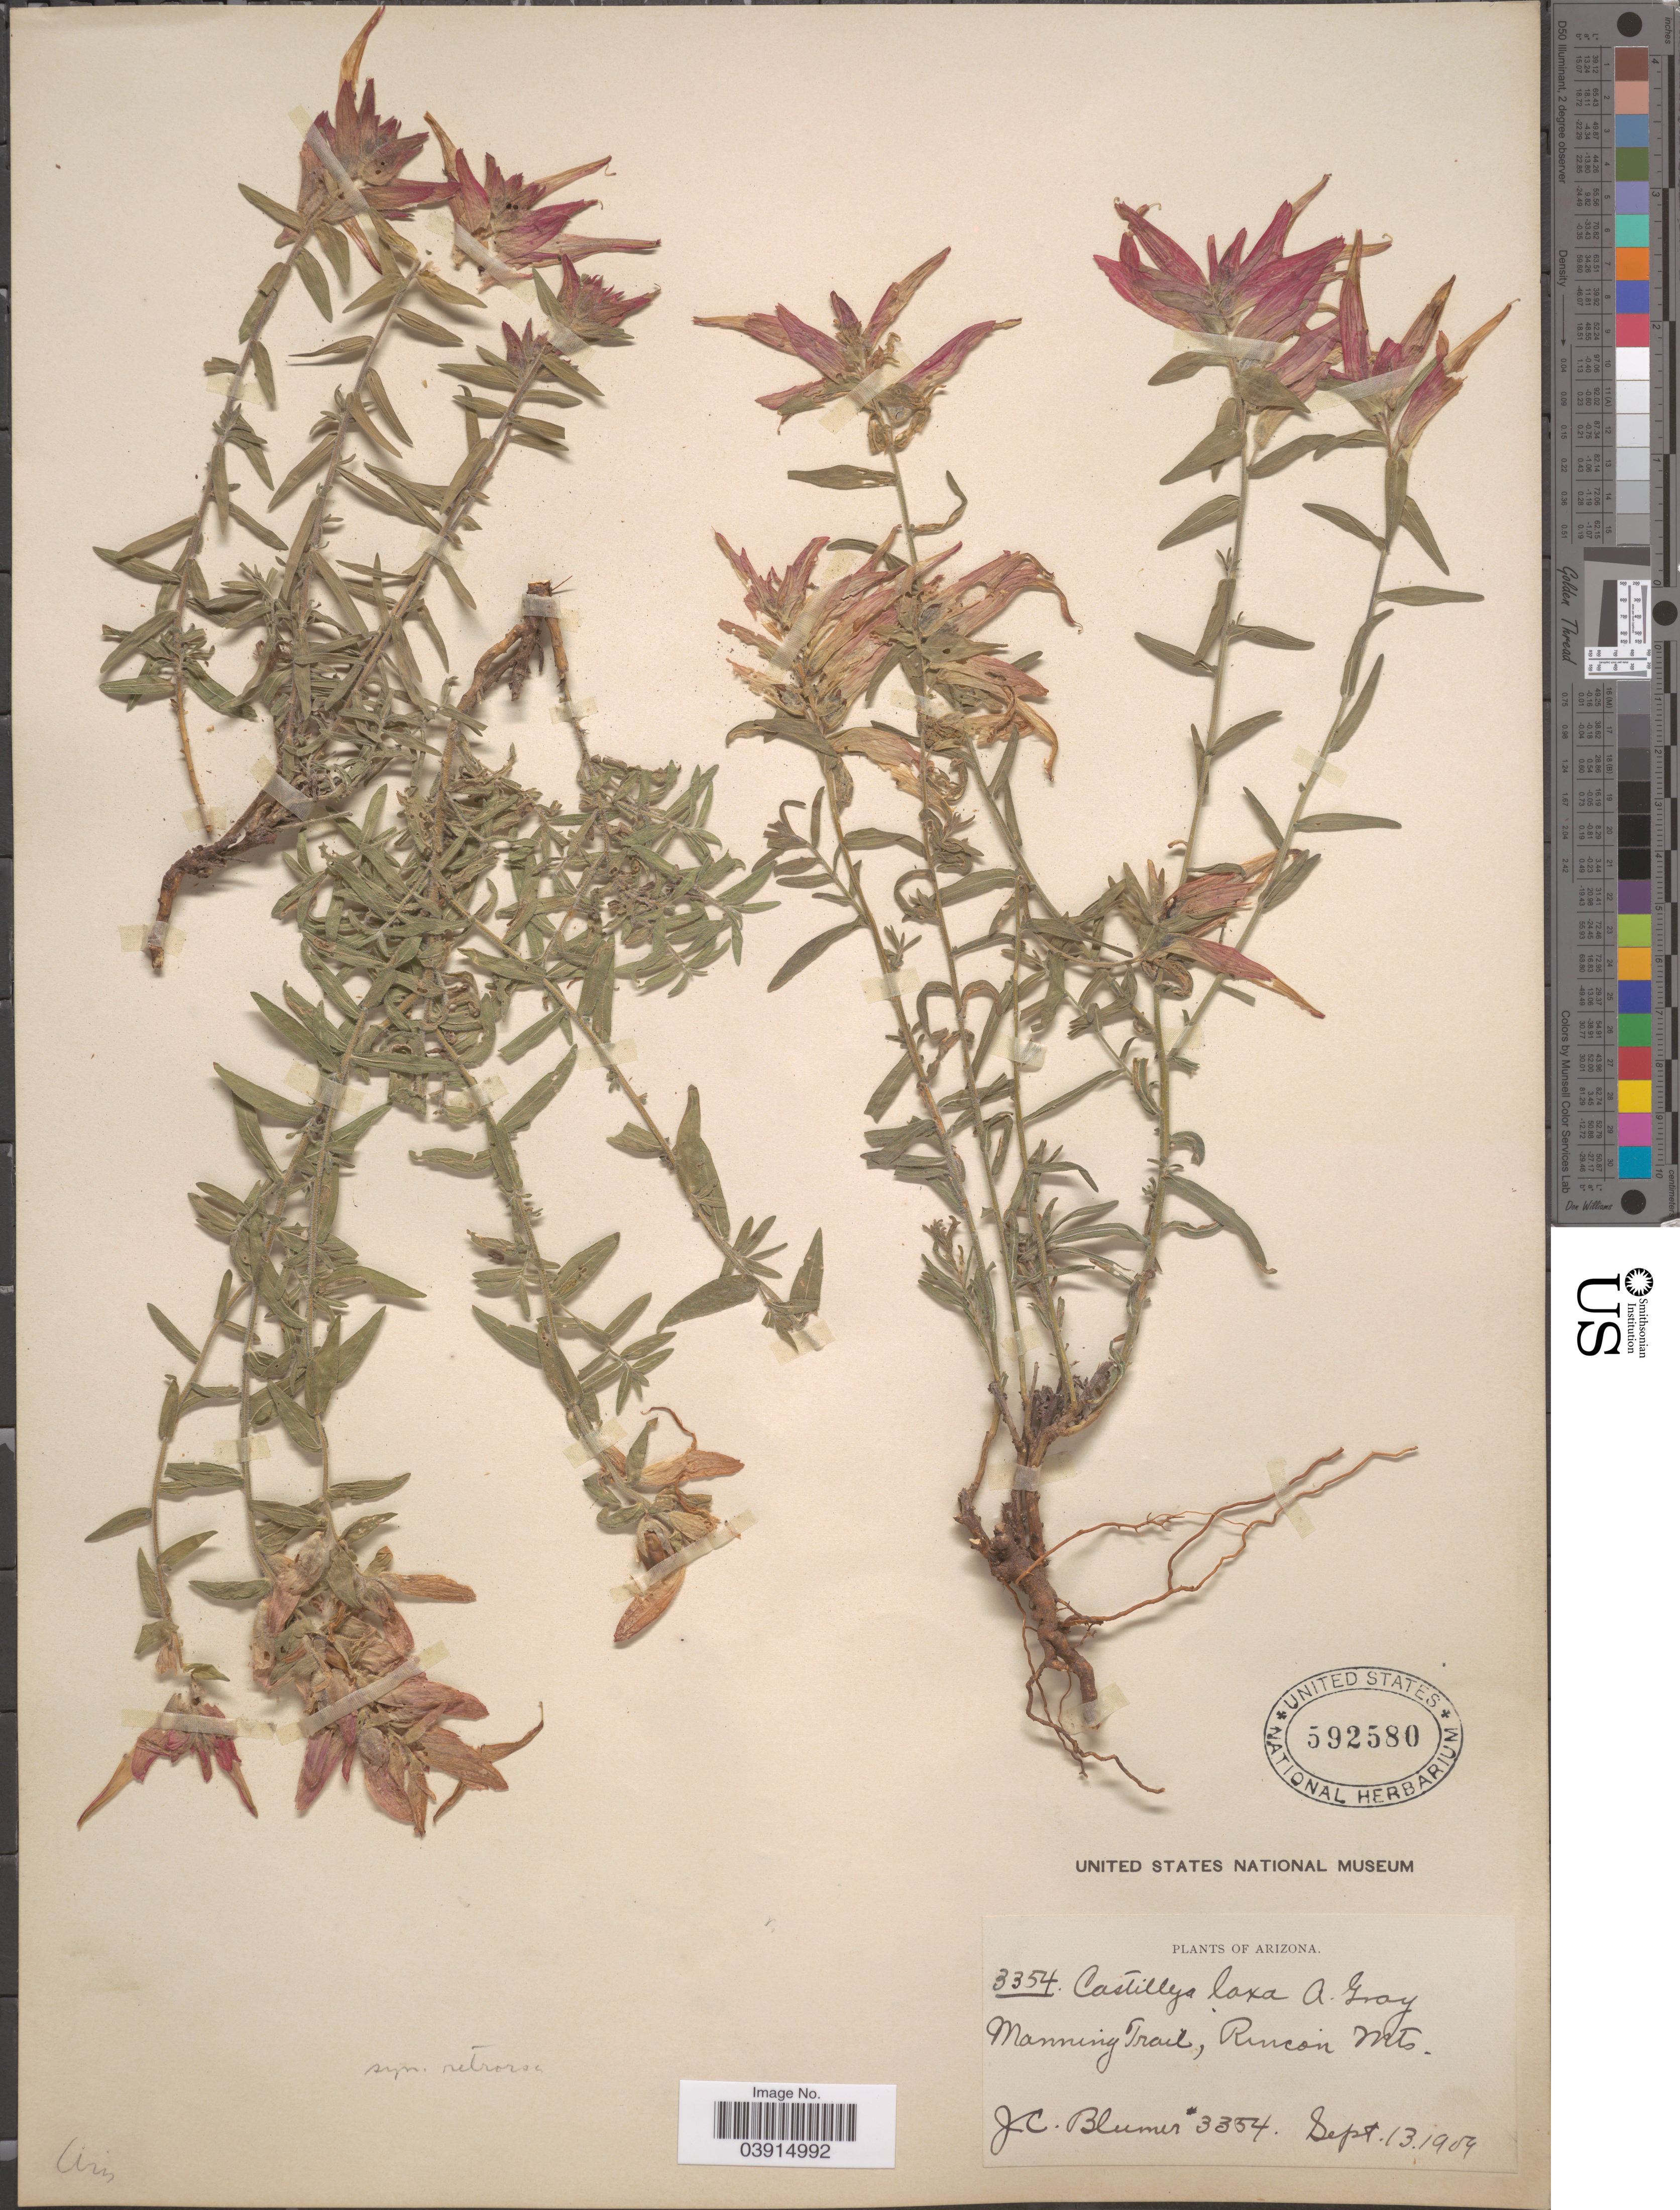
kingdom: Plantae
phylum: Tracheophyta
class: Magnoliopsida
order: Lamiales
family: Orobanchaceae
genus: Castilleja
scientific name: Castilleja sp.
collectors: J. C. Blumer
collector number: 3354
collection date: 1909-09-13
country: United States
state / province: Arizona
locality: Manning Trail, Rincon Mts.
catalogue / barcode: US 592580